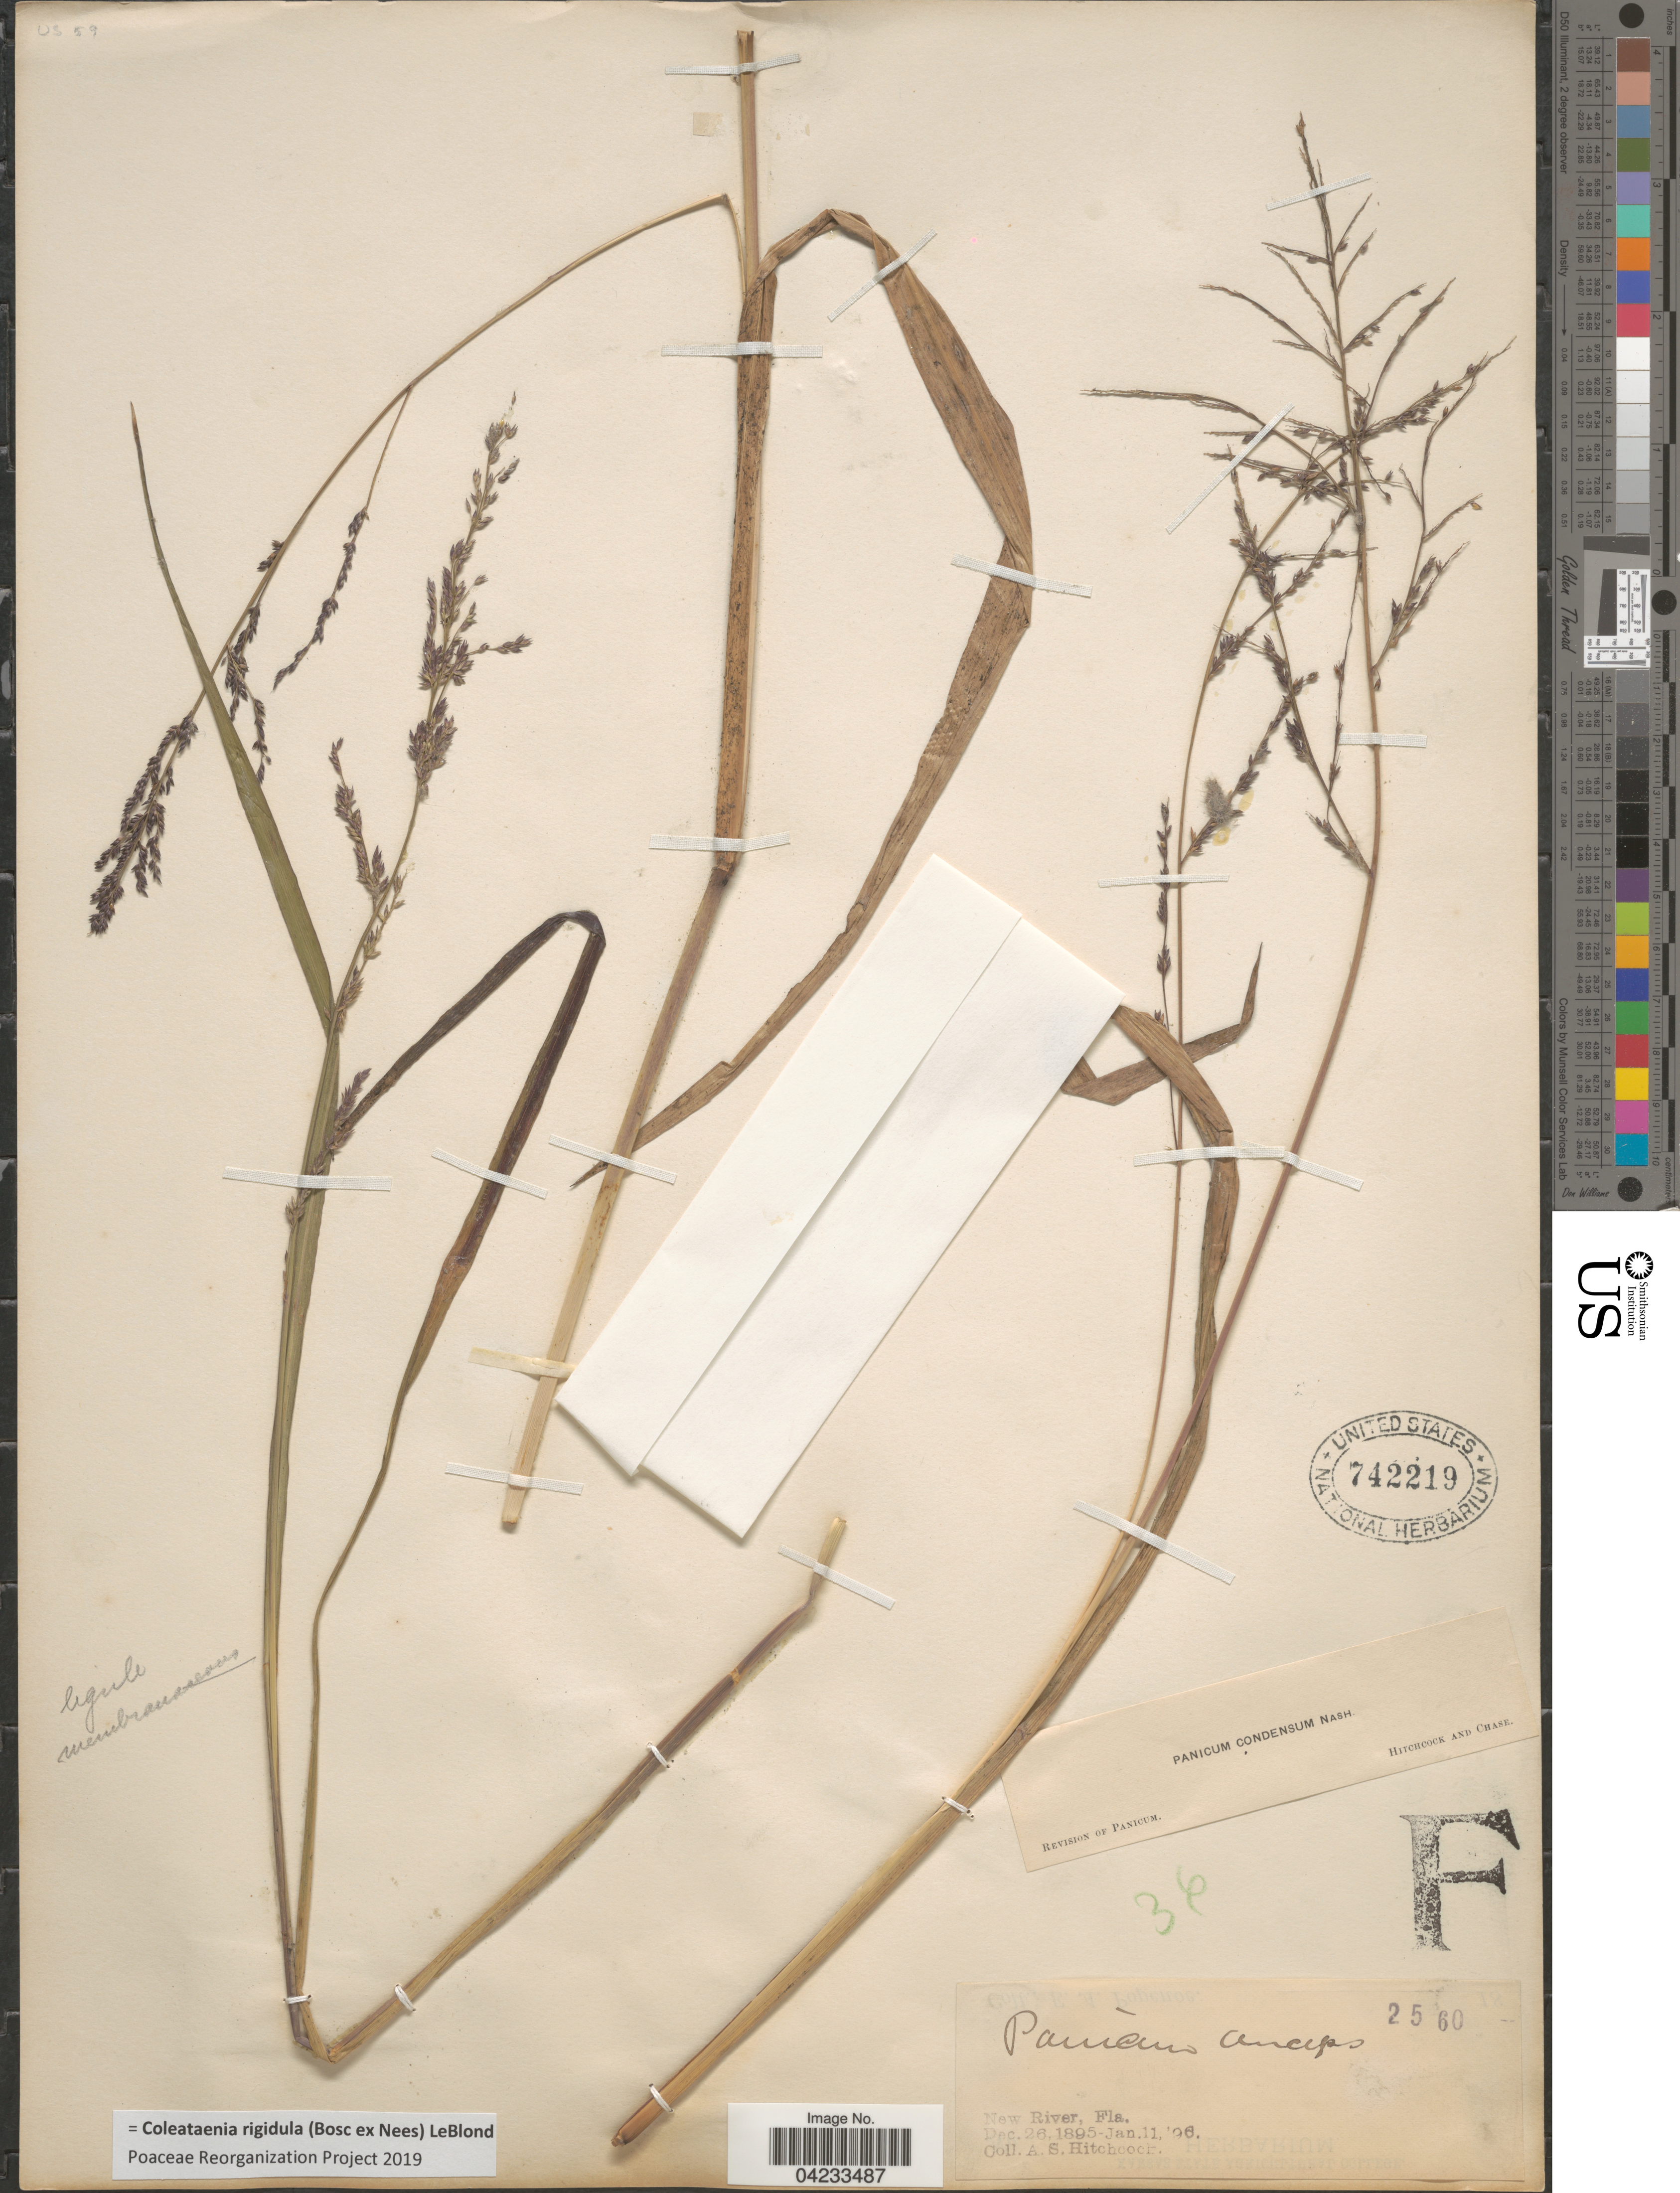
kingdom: Plantae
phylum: Tracheophyta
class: Liliopsida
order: Poales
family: Poaceae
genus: Coleataenia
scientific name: Coleataenia rigidula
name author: (Bosc ex Nees) LeBlond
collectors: A. S. Hitchcock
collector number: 2560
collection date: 1895-12-26/1898-01-11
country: United States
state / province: Florida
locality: New River.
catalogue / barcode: US 742219